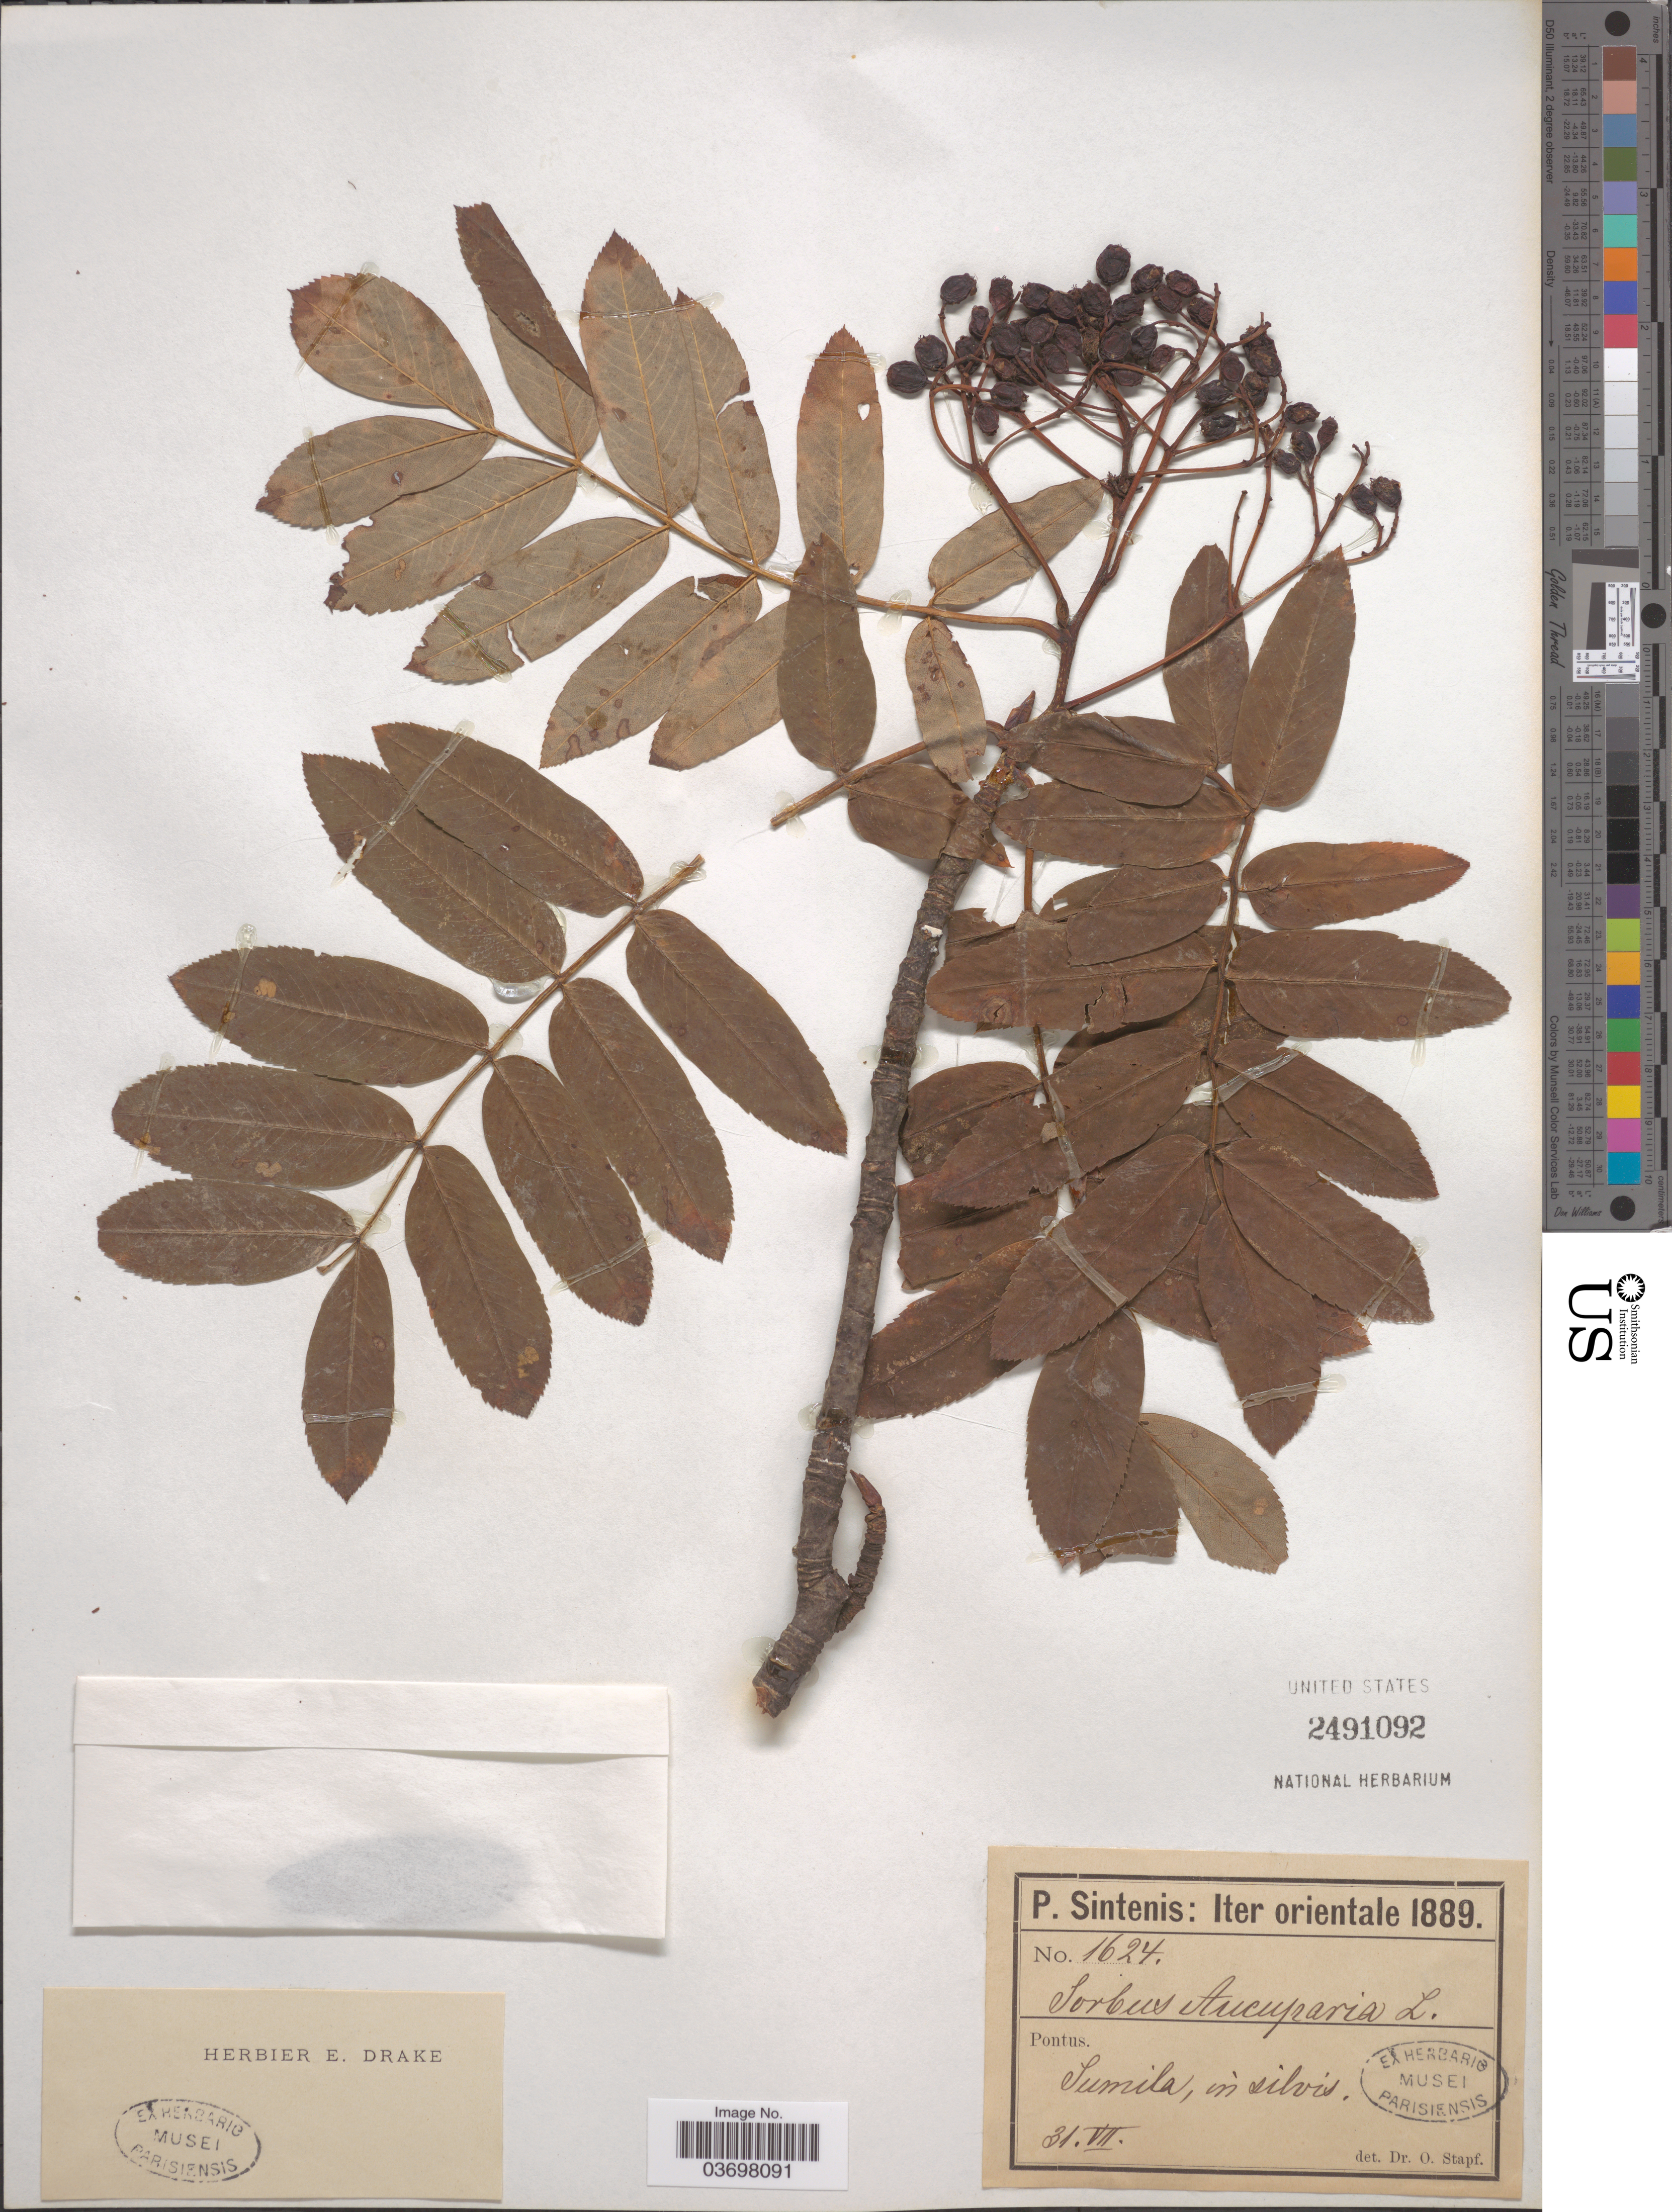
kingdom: Plantae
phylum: Tracheophyta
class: Magnoliopsida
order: Rosales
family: Rosaceae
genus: Sorbus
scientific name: Sorbus aucuparia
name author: L.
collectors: P. Sintenis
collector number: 1624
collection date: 1889-07-31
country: Turkey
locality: Iter Orientale. Pontus. Sumila, in silvis.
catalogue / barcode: US 2491092